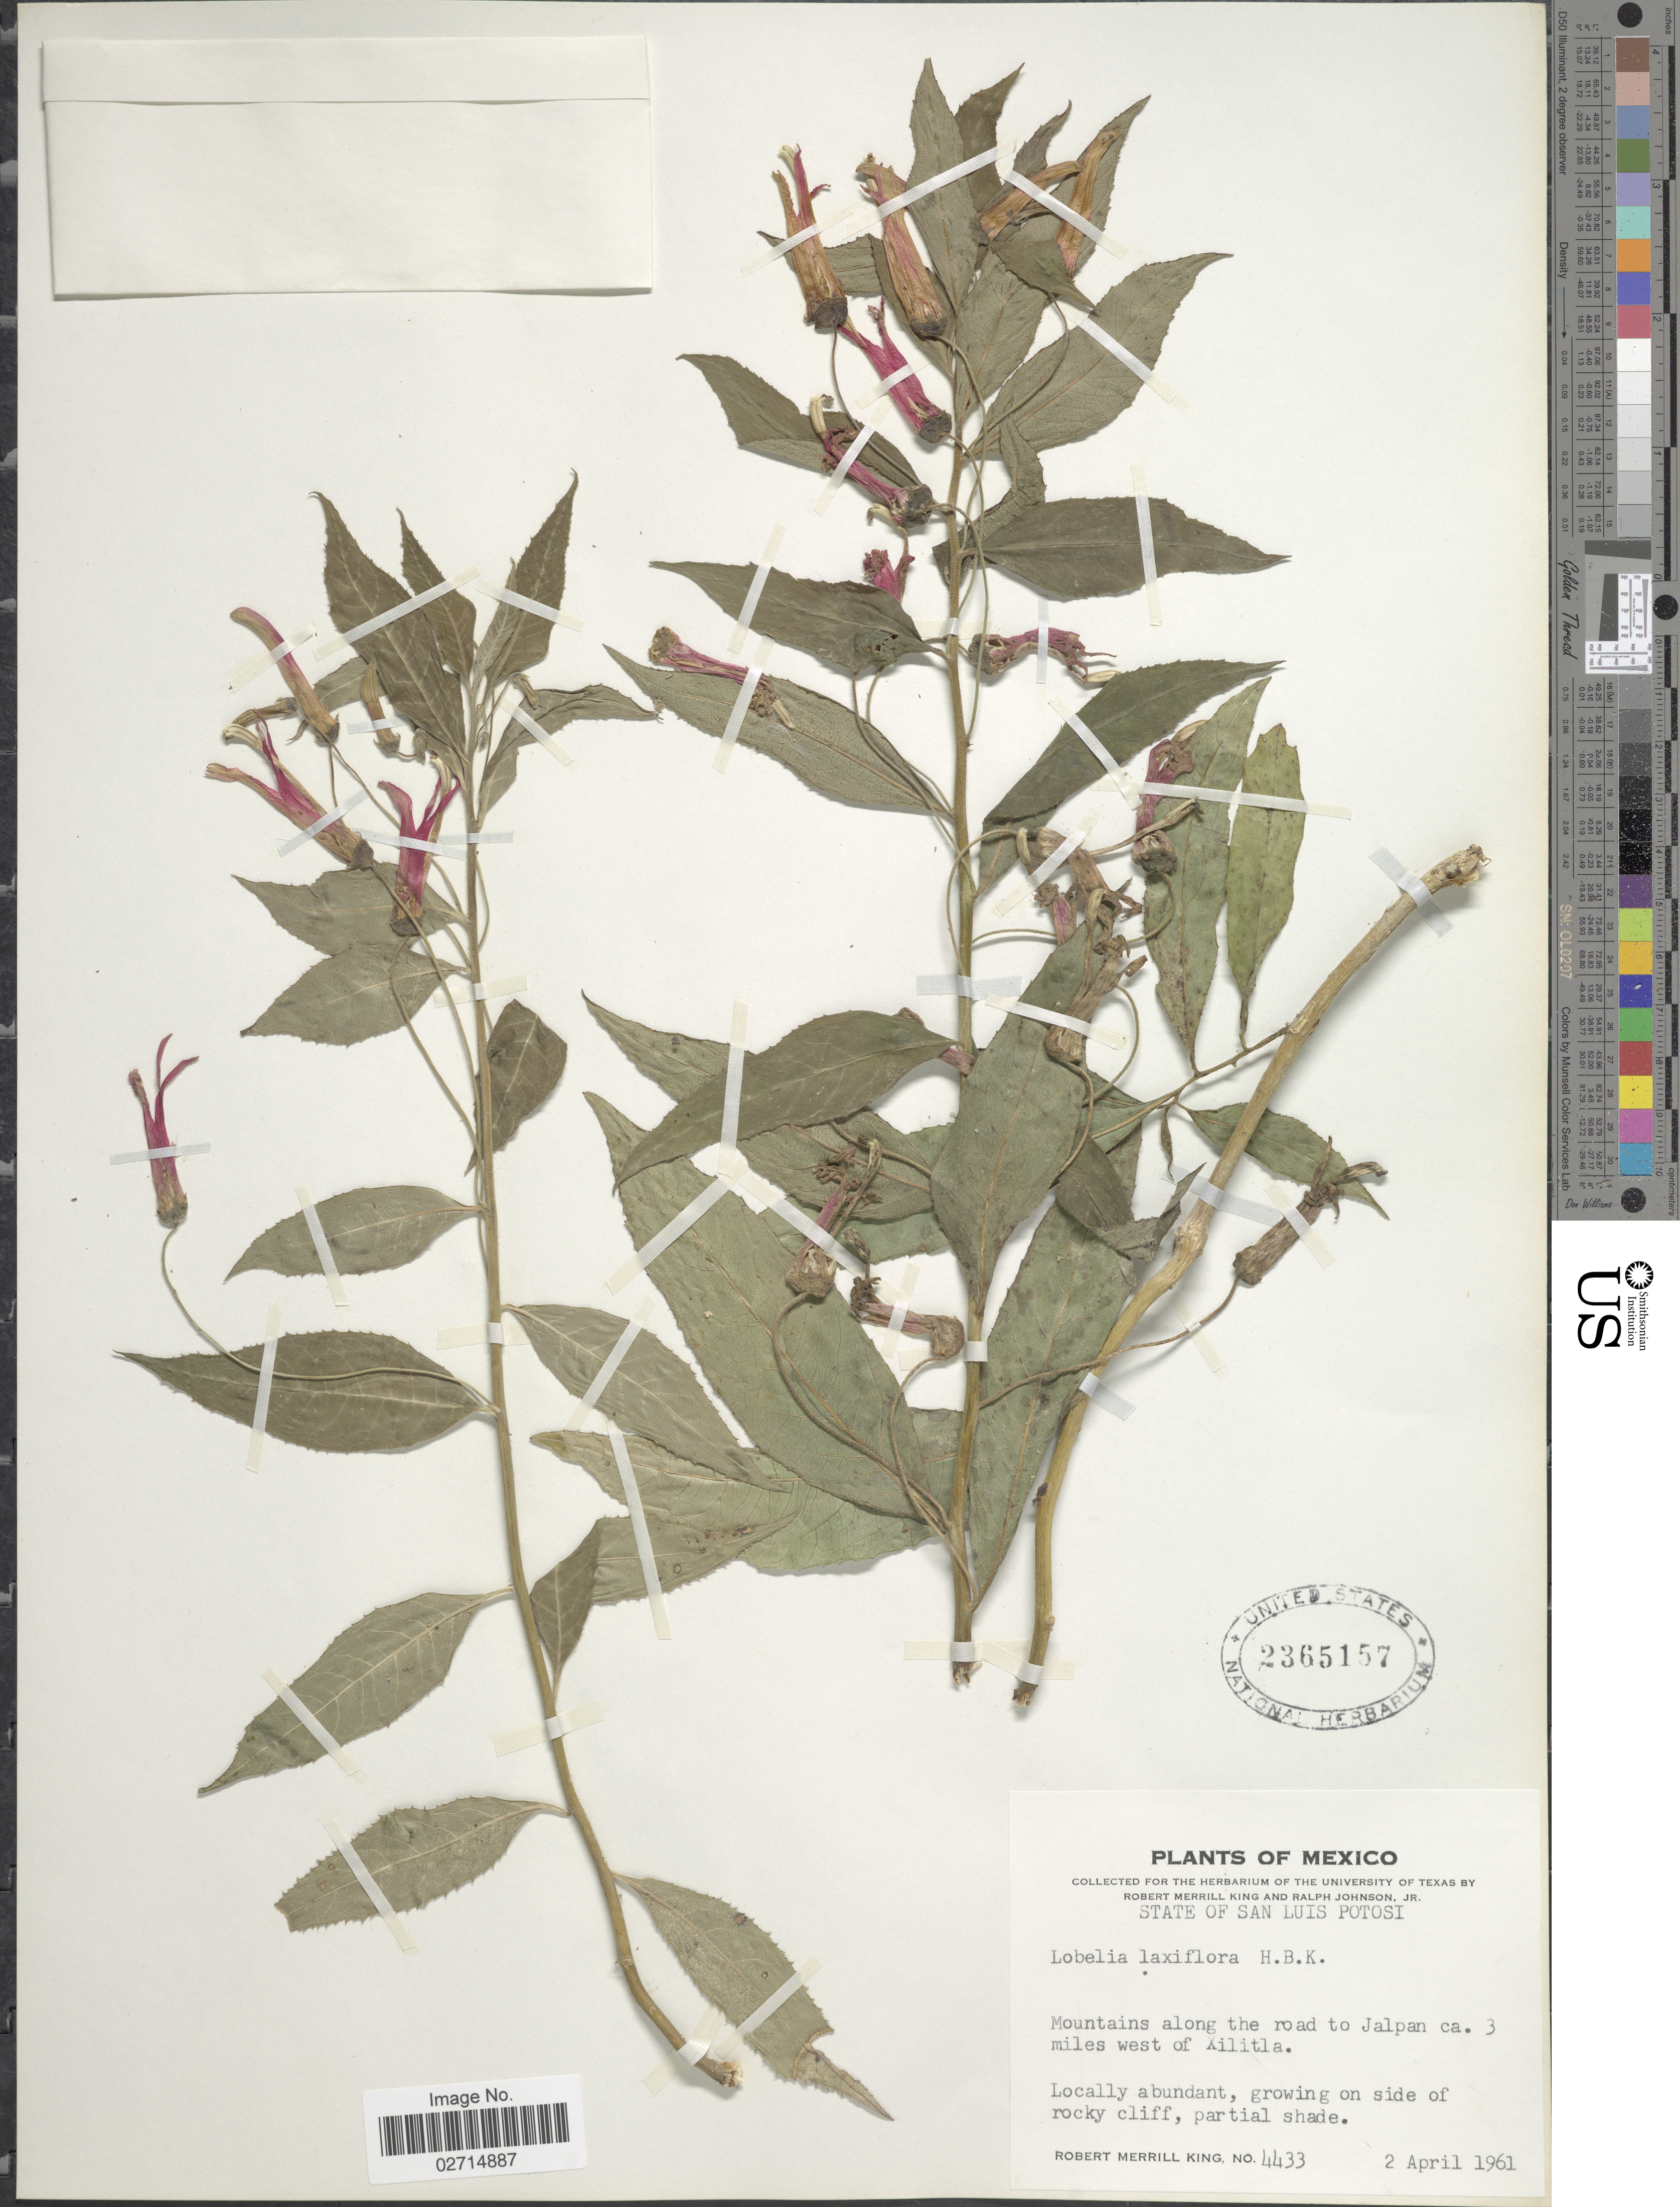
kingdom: Plantae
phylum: Tracheophyta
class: Magnoliopsida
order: Asterales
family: Campanulaceae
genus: Lobelia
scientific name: Lobelia laxiflora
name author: Kunth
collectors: R. M. King & R. Johnson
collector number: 4433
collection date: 1961-04-02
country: Mexico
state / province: San Luis Potosí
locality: State of San Luis Potosi, Mountains along the road to Jalpan 3 miles west of Xilitla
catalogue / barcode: US 2365157